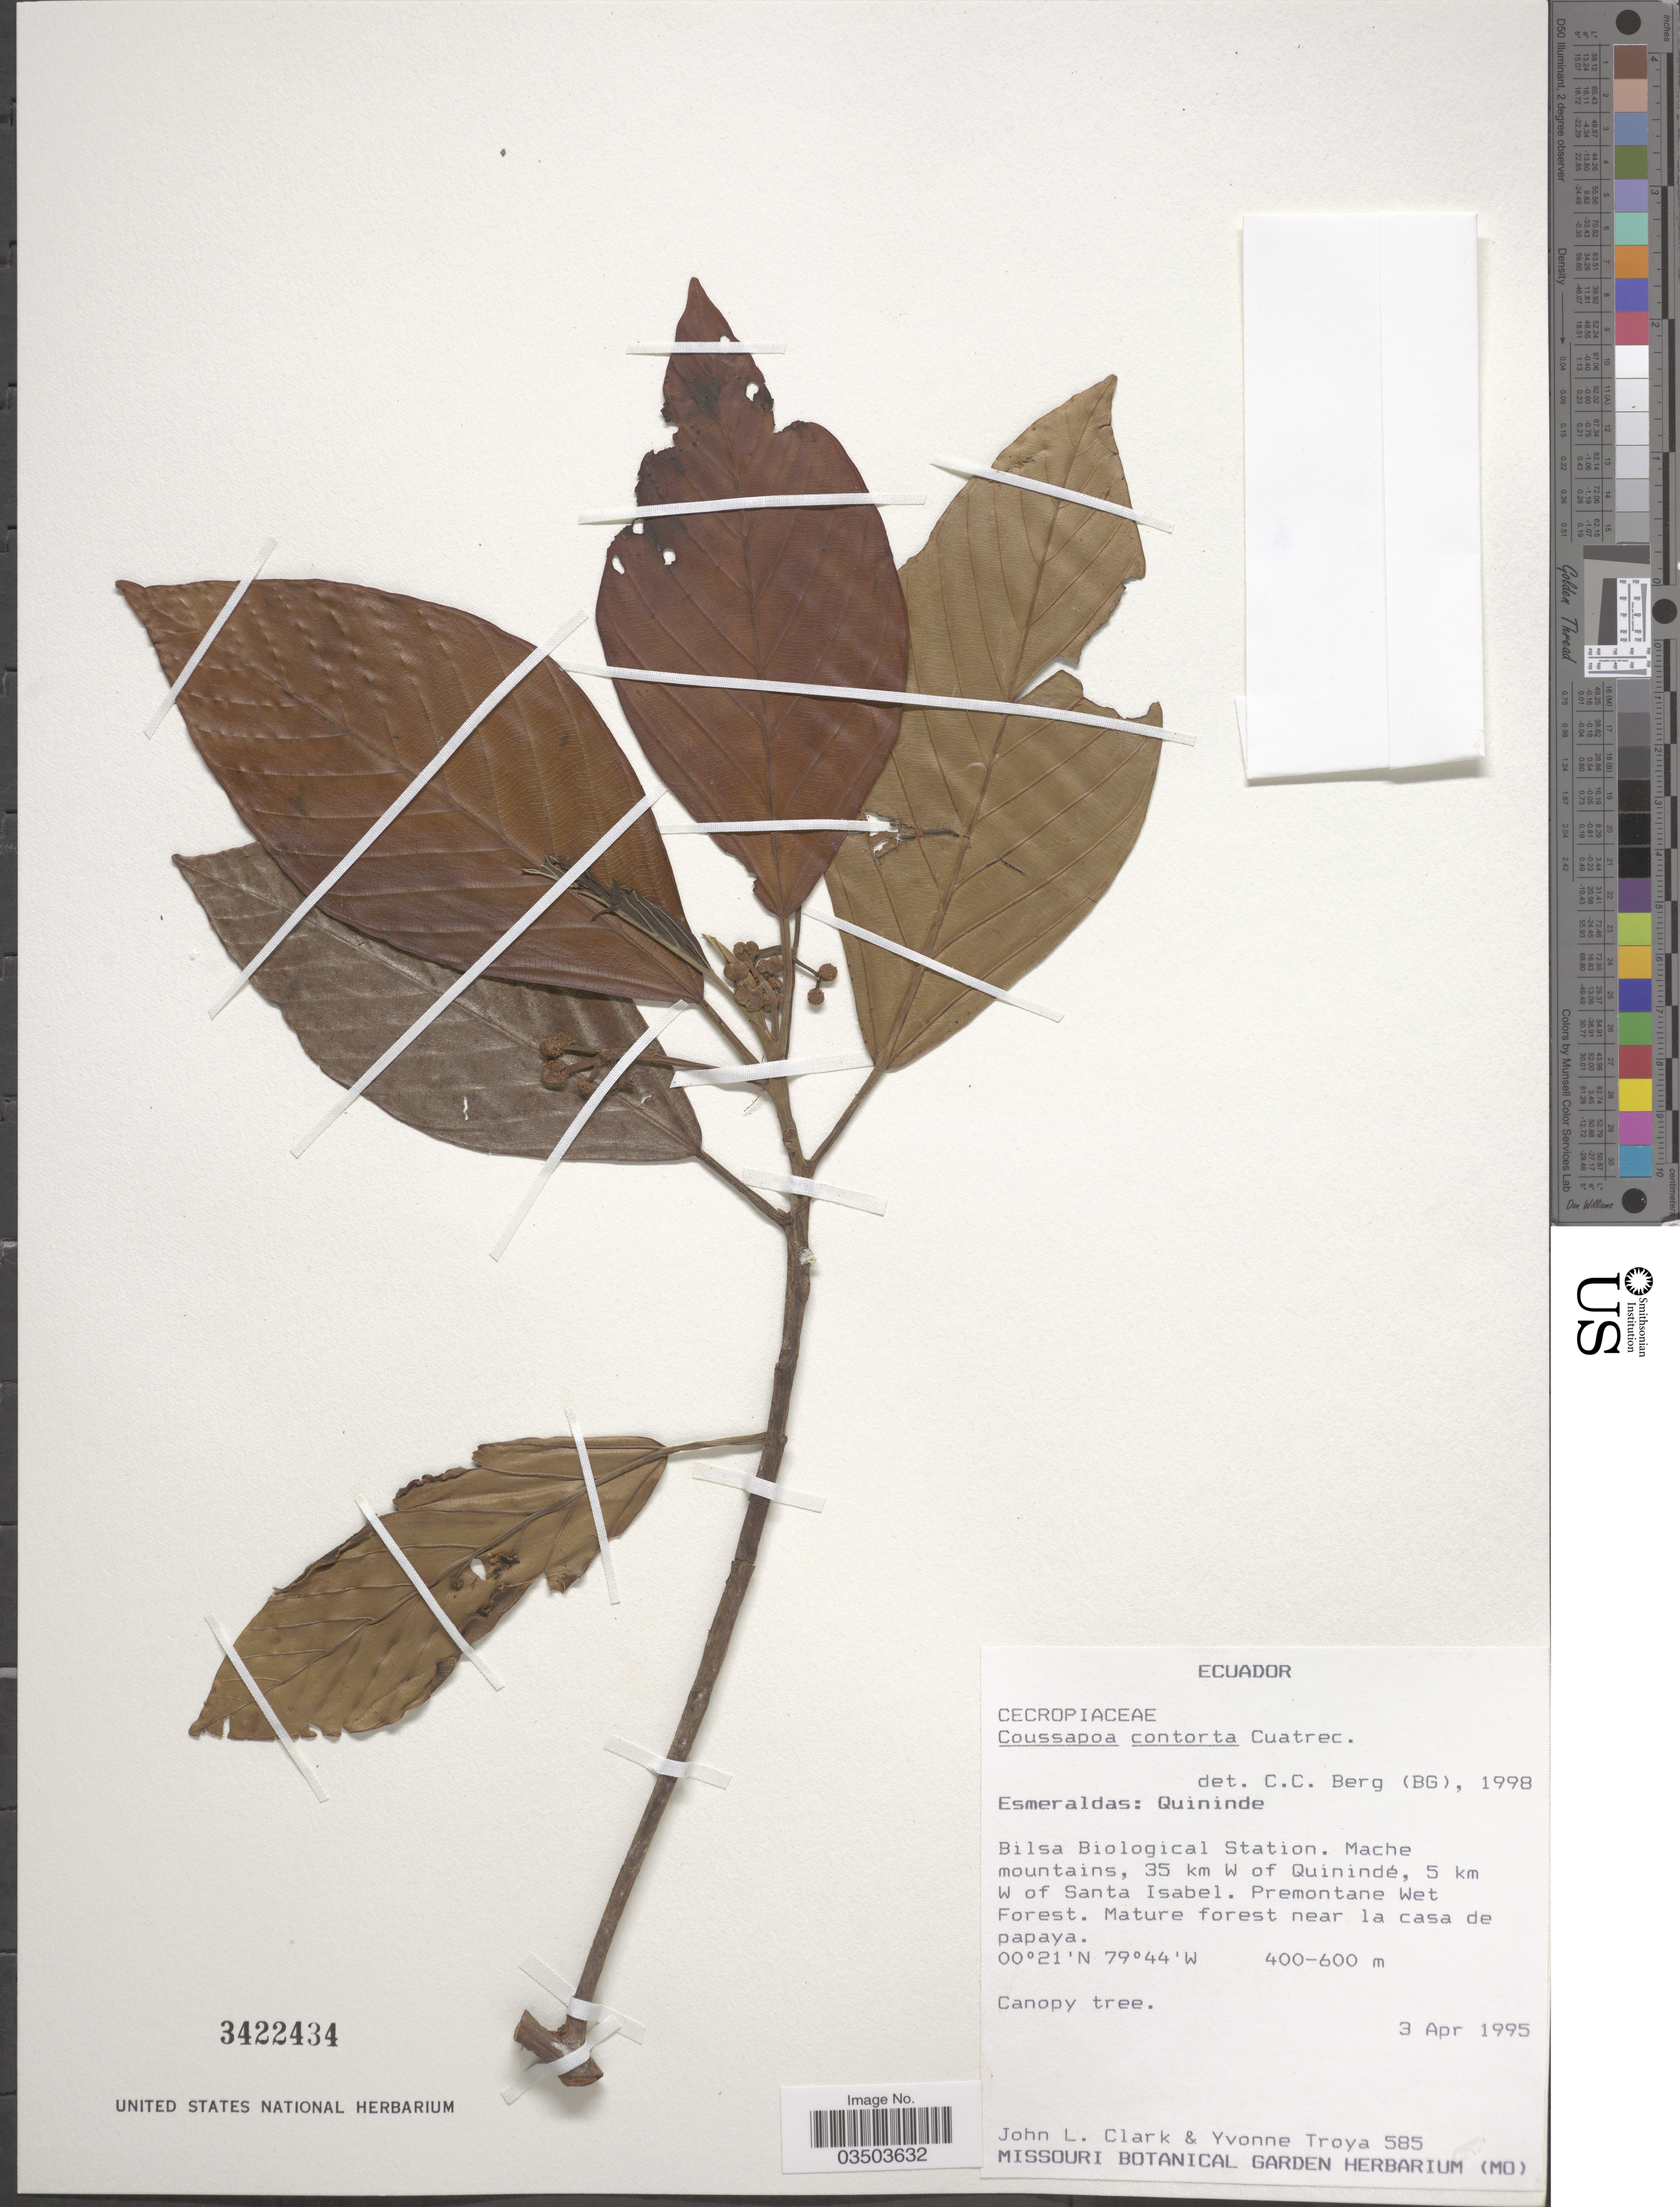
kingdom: Plantae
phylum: Tracheophyta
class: Magnoliopsida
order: Rosales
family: Urticaceae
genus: Coussapoa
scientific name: Coussapoa contorta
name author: Cuatrec.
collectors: J. L. Clark & Y. Troya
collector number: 585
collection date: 1995-04-03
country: Ecuador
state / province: Esmeraldas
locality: Quininde. Bilsa Biological Station. Mache mountains, 35 km W of Quinindé, 5 km W of Santa Isabel. Mature forest near la casa de papaya.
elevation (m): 400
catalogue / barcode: US 3422434